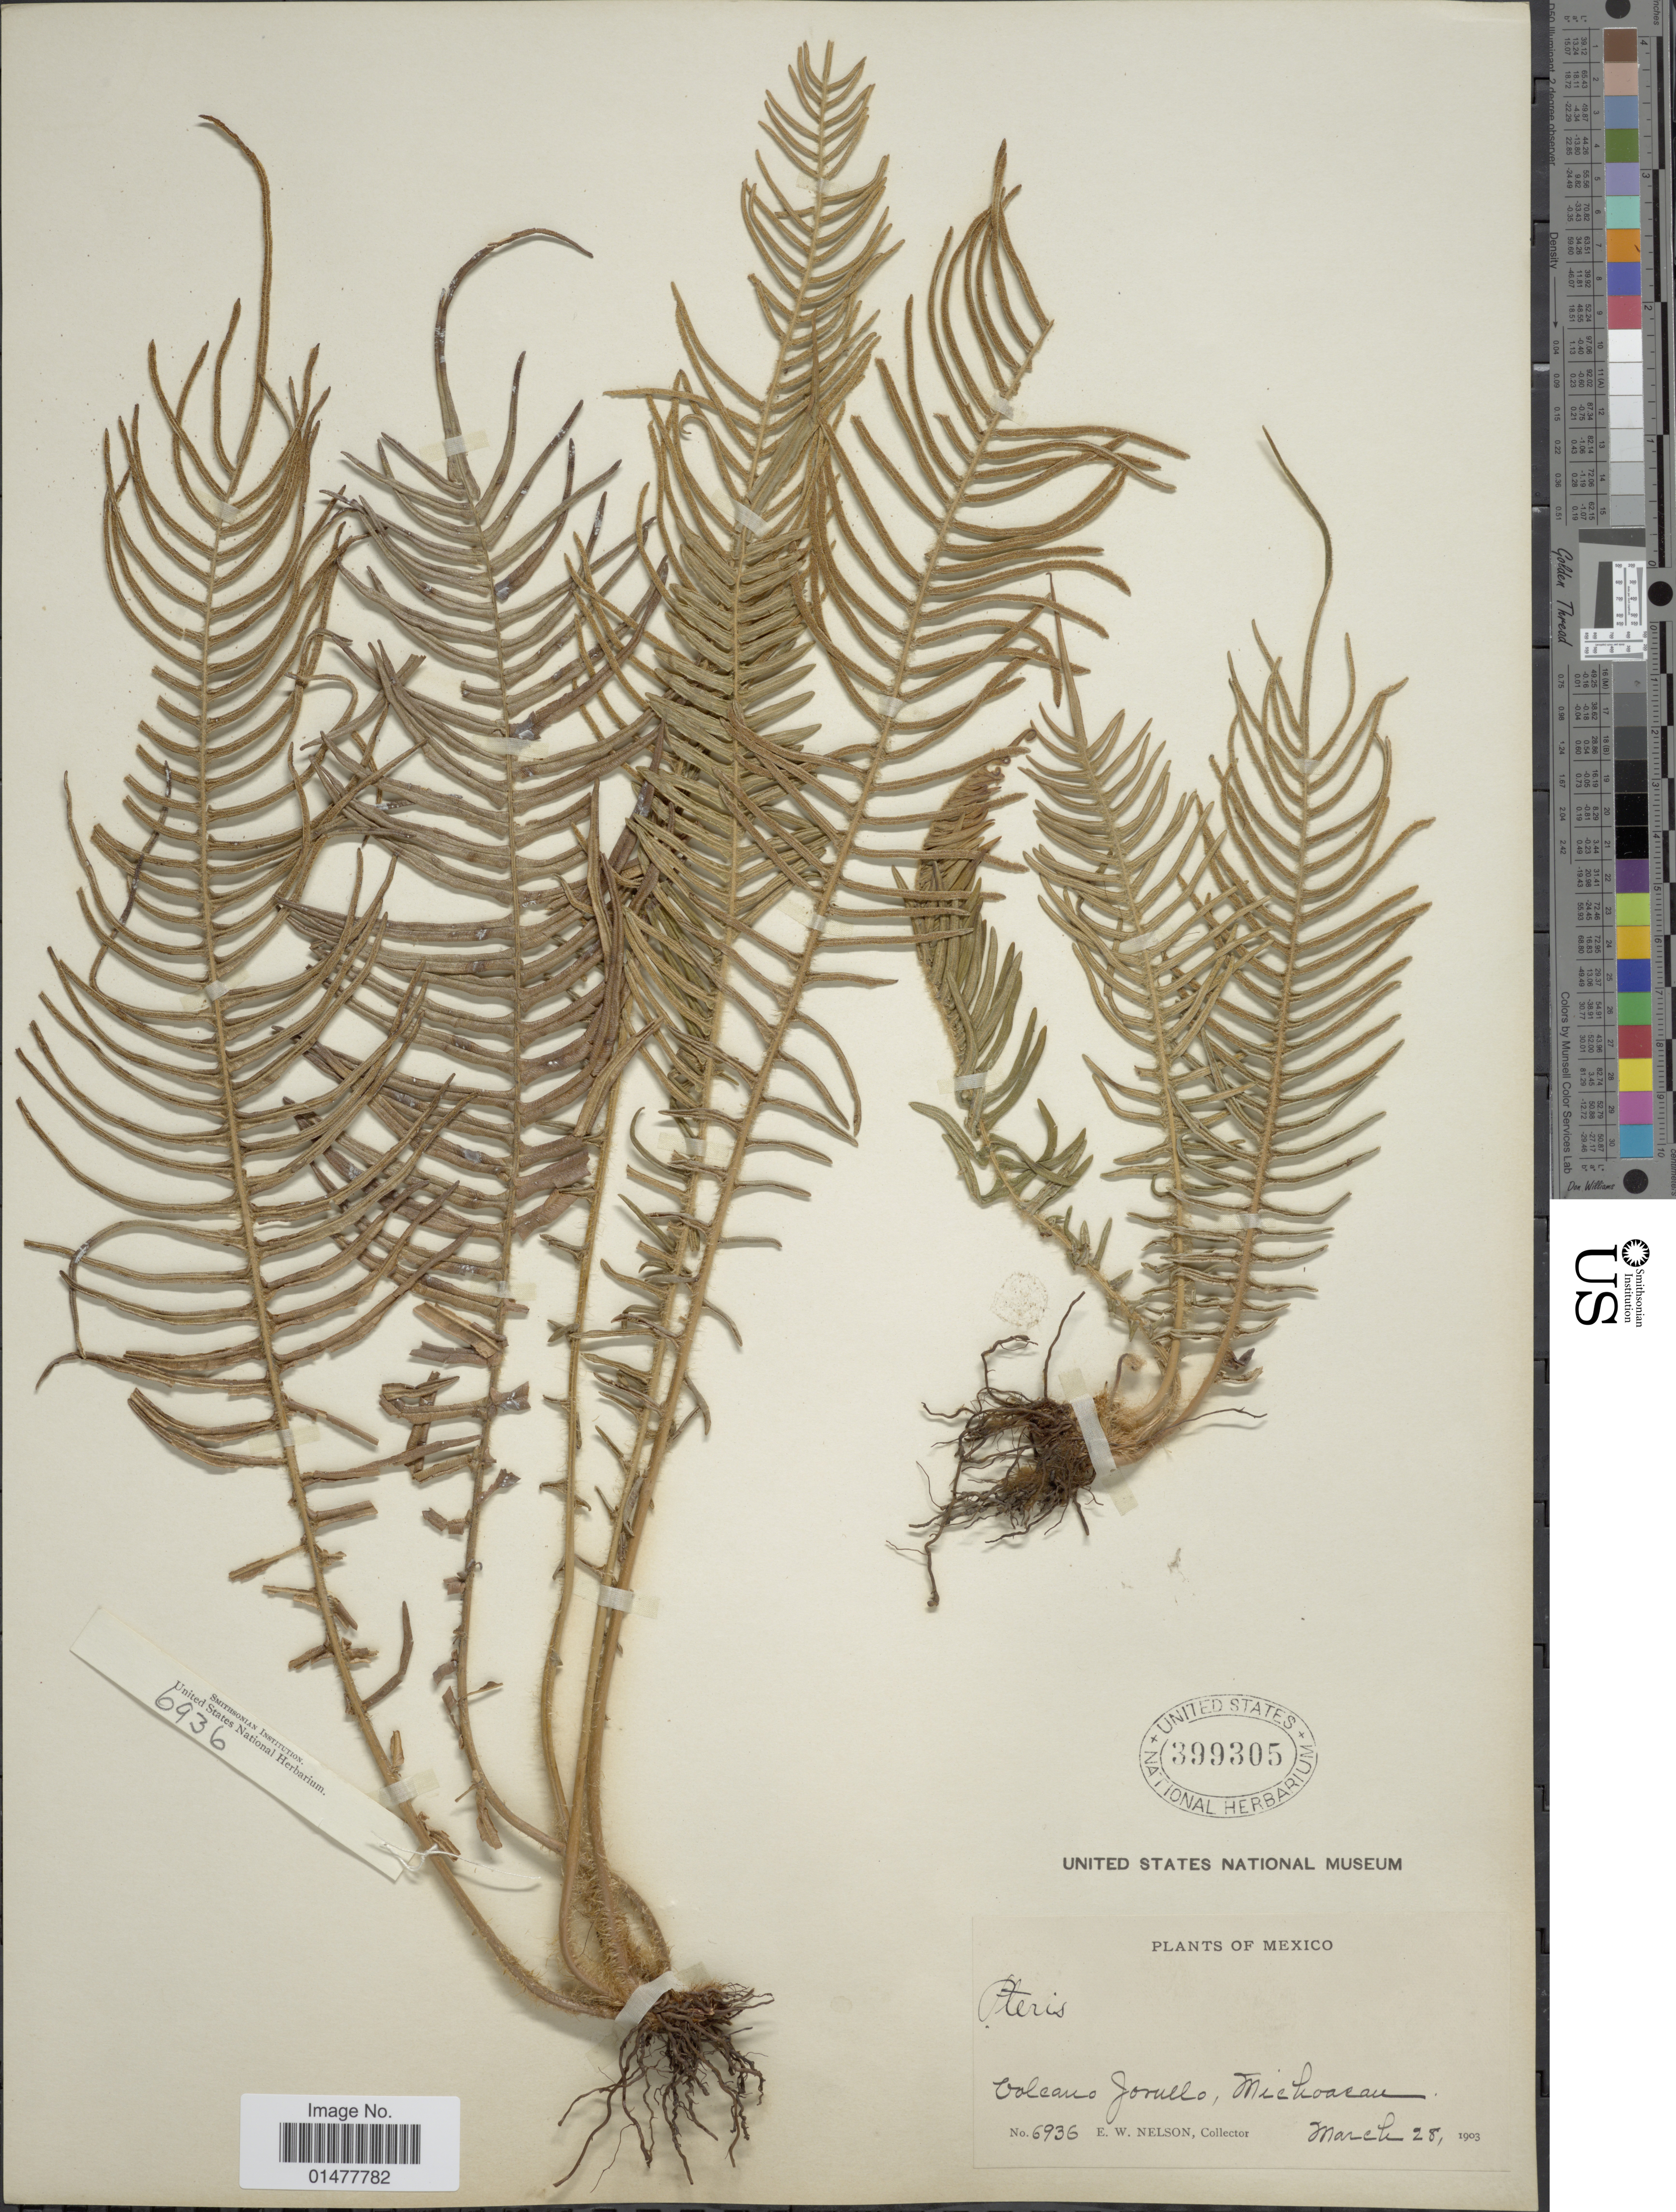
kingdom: Plantae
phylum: Tracheophyta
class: Polypodiopsida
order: Polypodiales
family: Pteridaceae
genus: Pteris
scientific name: Pteris longifolia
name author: L.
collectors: E. W. Nelson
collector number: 6936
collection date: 1903-03-28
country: Mexico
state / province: Michoacán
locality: Volcano Jorullo.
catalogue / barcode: US 399305